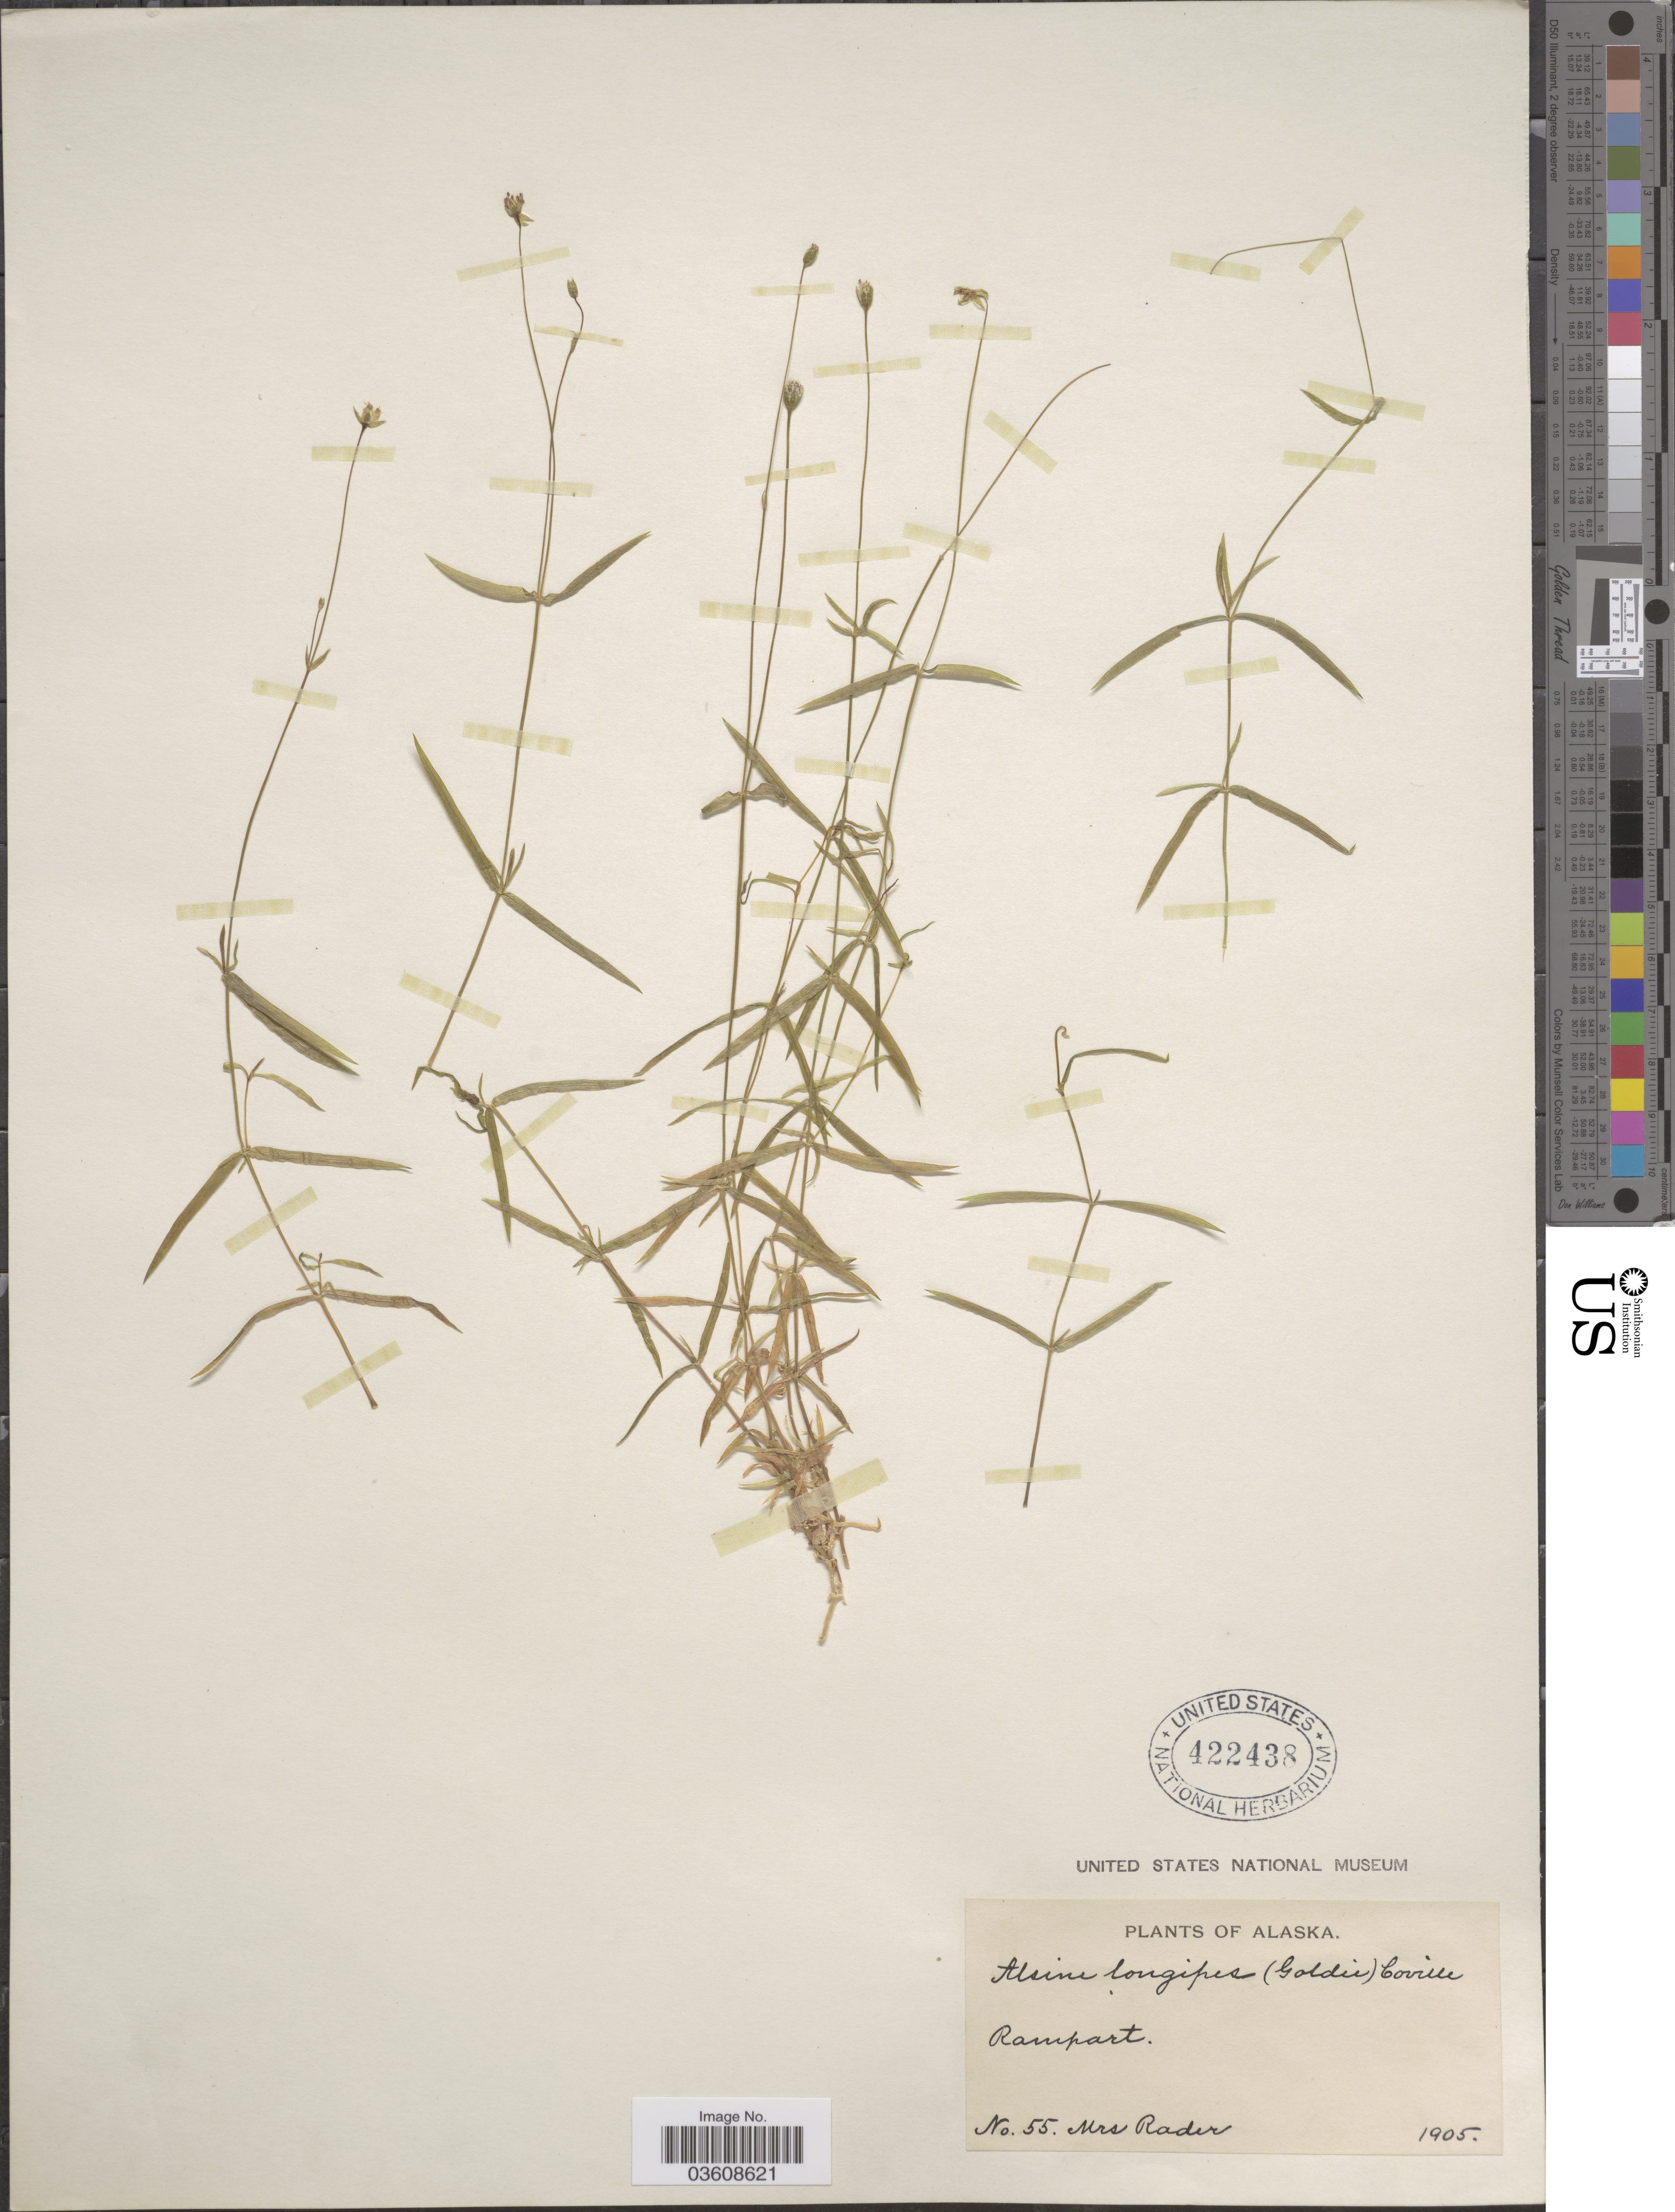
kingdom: Plantae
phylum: Tracheophyta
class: Magnoliopsida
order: Caryophyllales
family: Caryophyllaceae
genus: Stellaria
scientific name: Stellaria longipes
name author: Goldie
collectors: Mrs. Rader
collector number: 55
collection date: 1905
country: United States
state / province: Alaska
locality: Rampart.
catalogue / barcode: US 422438